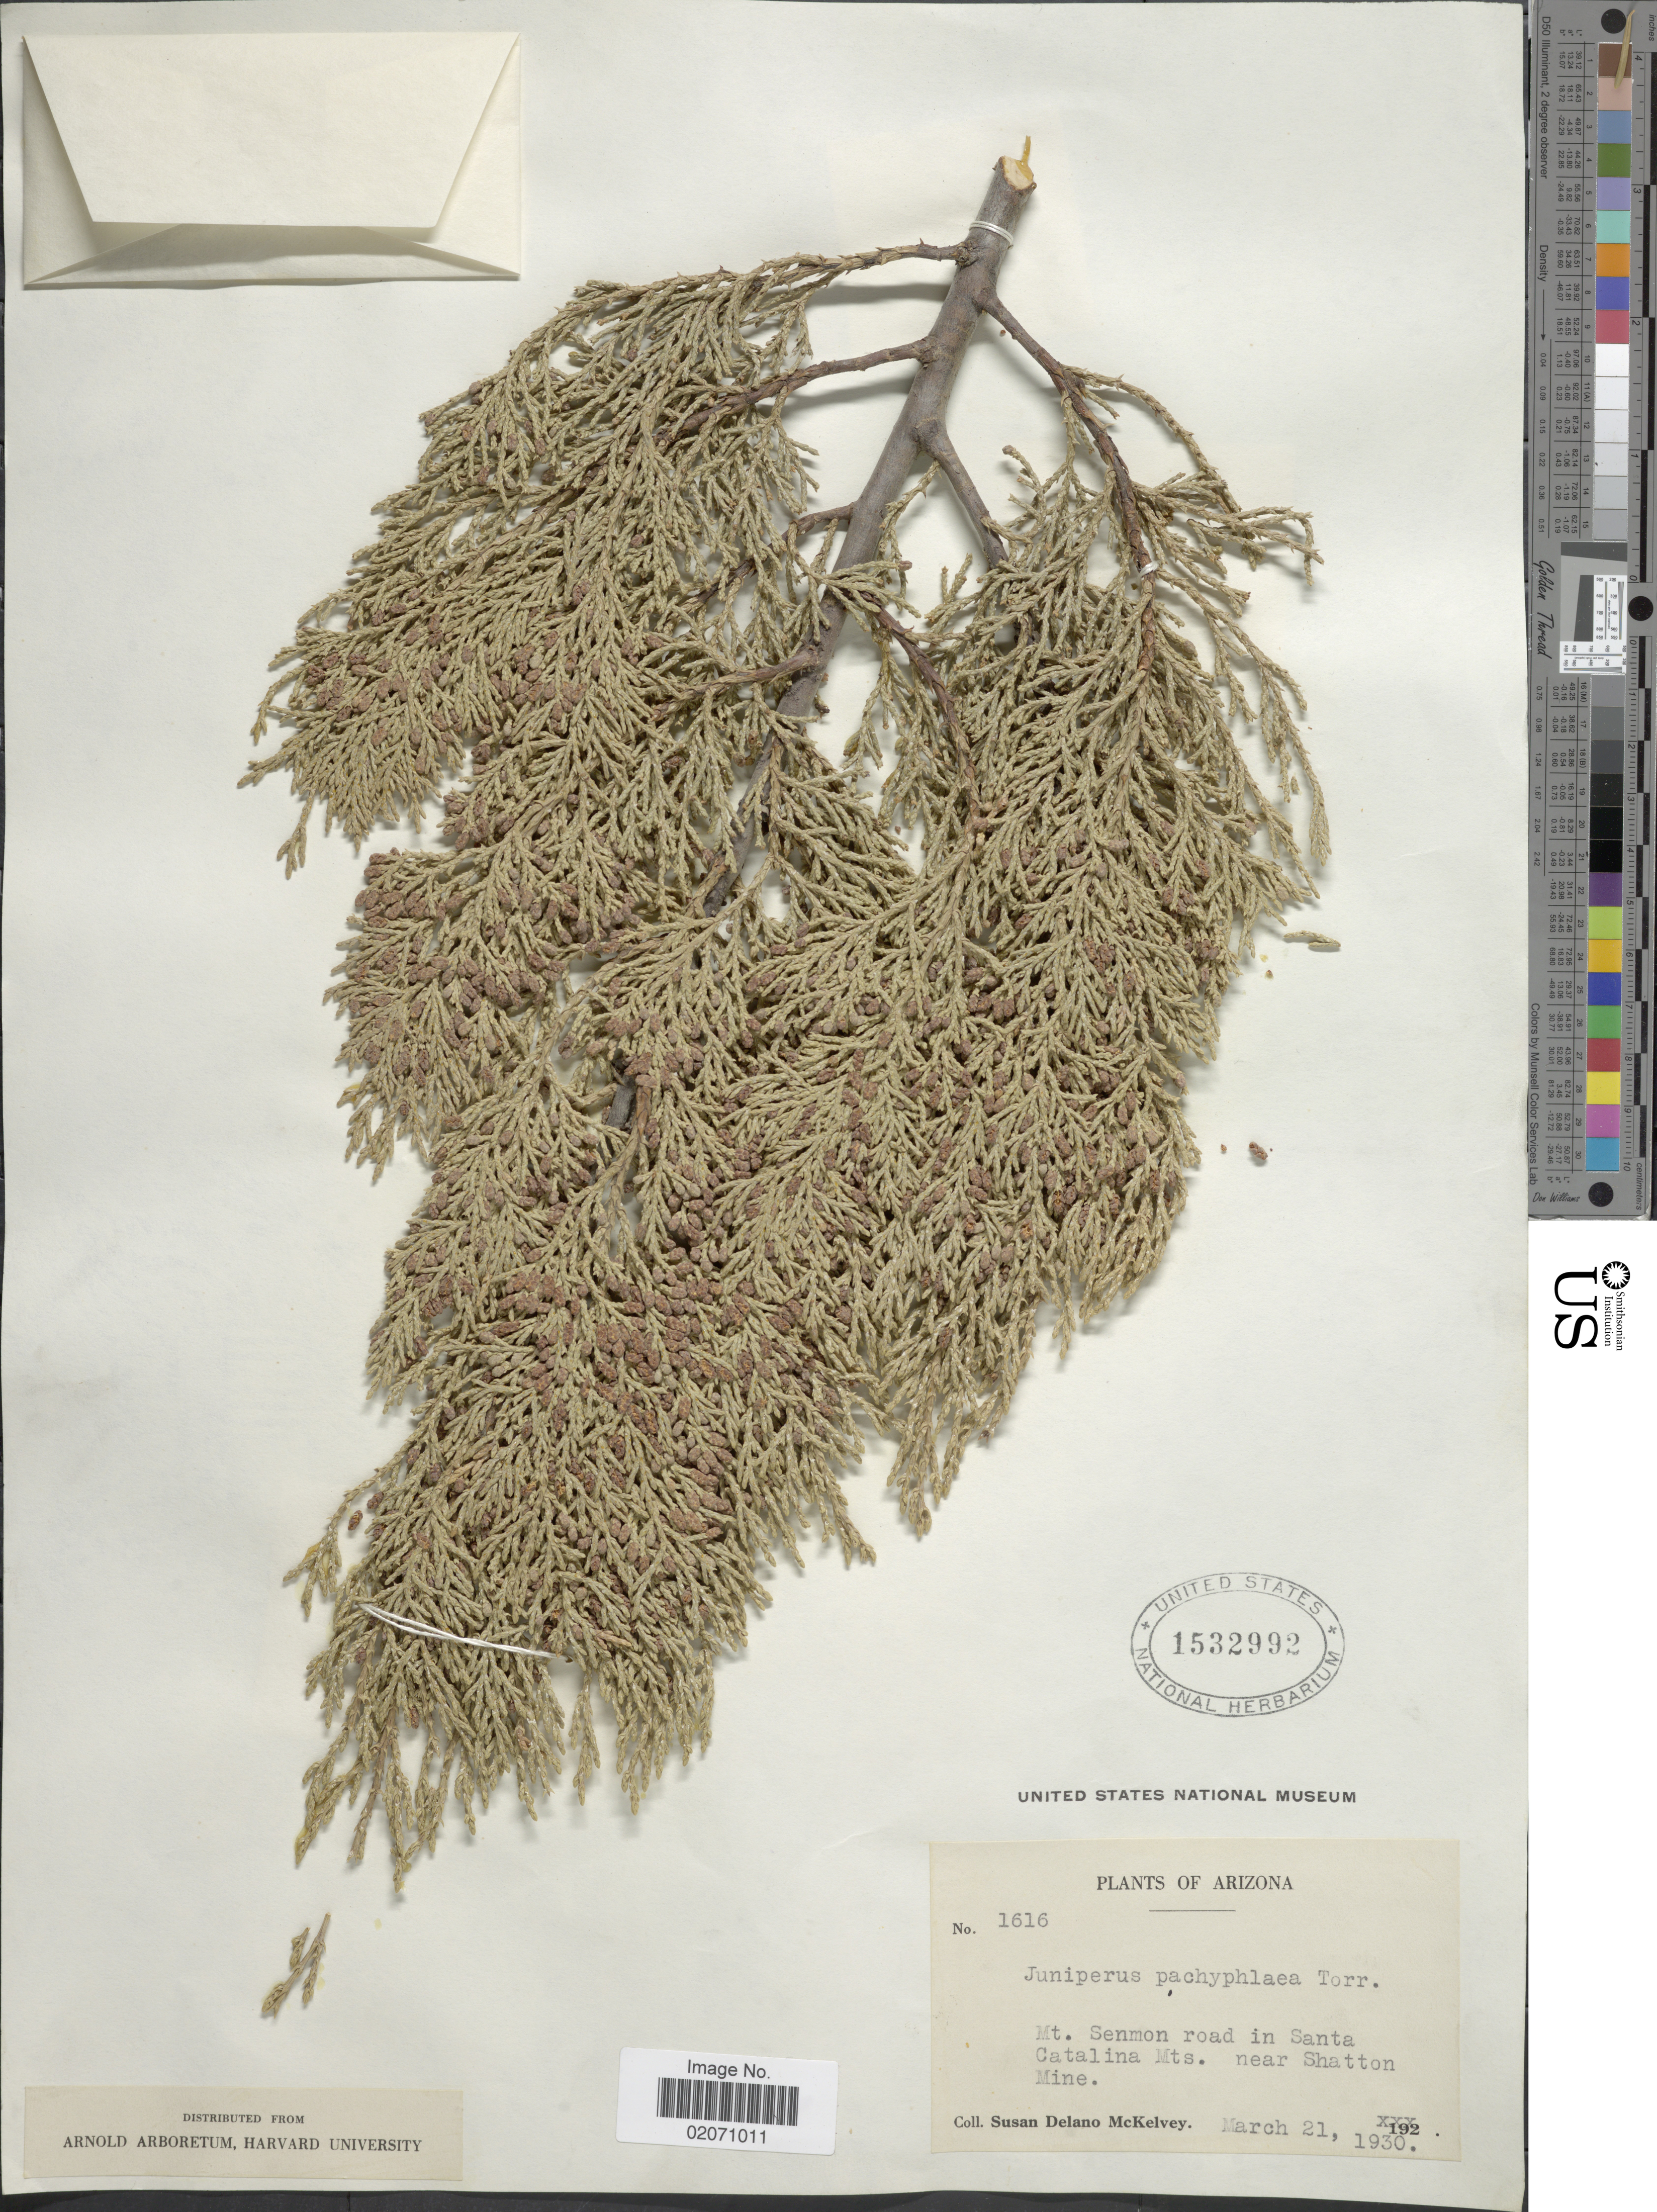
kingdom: Plantae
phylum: Tracheophyta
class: Pinopsida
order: Pinales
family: Cupressaceae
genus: Juniperus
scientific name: Juniperus deppeana var. pachyphlaea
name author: (Torr.) Martínez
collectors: S. A. McKelvey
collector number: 1616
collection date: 1930-03-21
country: United States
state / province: Arizona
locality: Mt. Senmon road in Santa Catalina Mts. Near Shatton Mine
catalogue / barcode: US 1532992